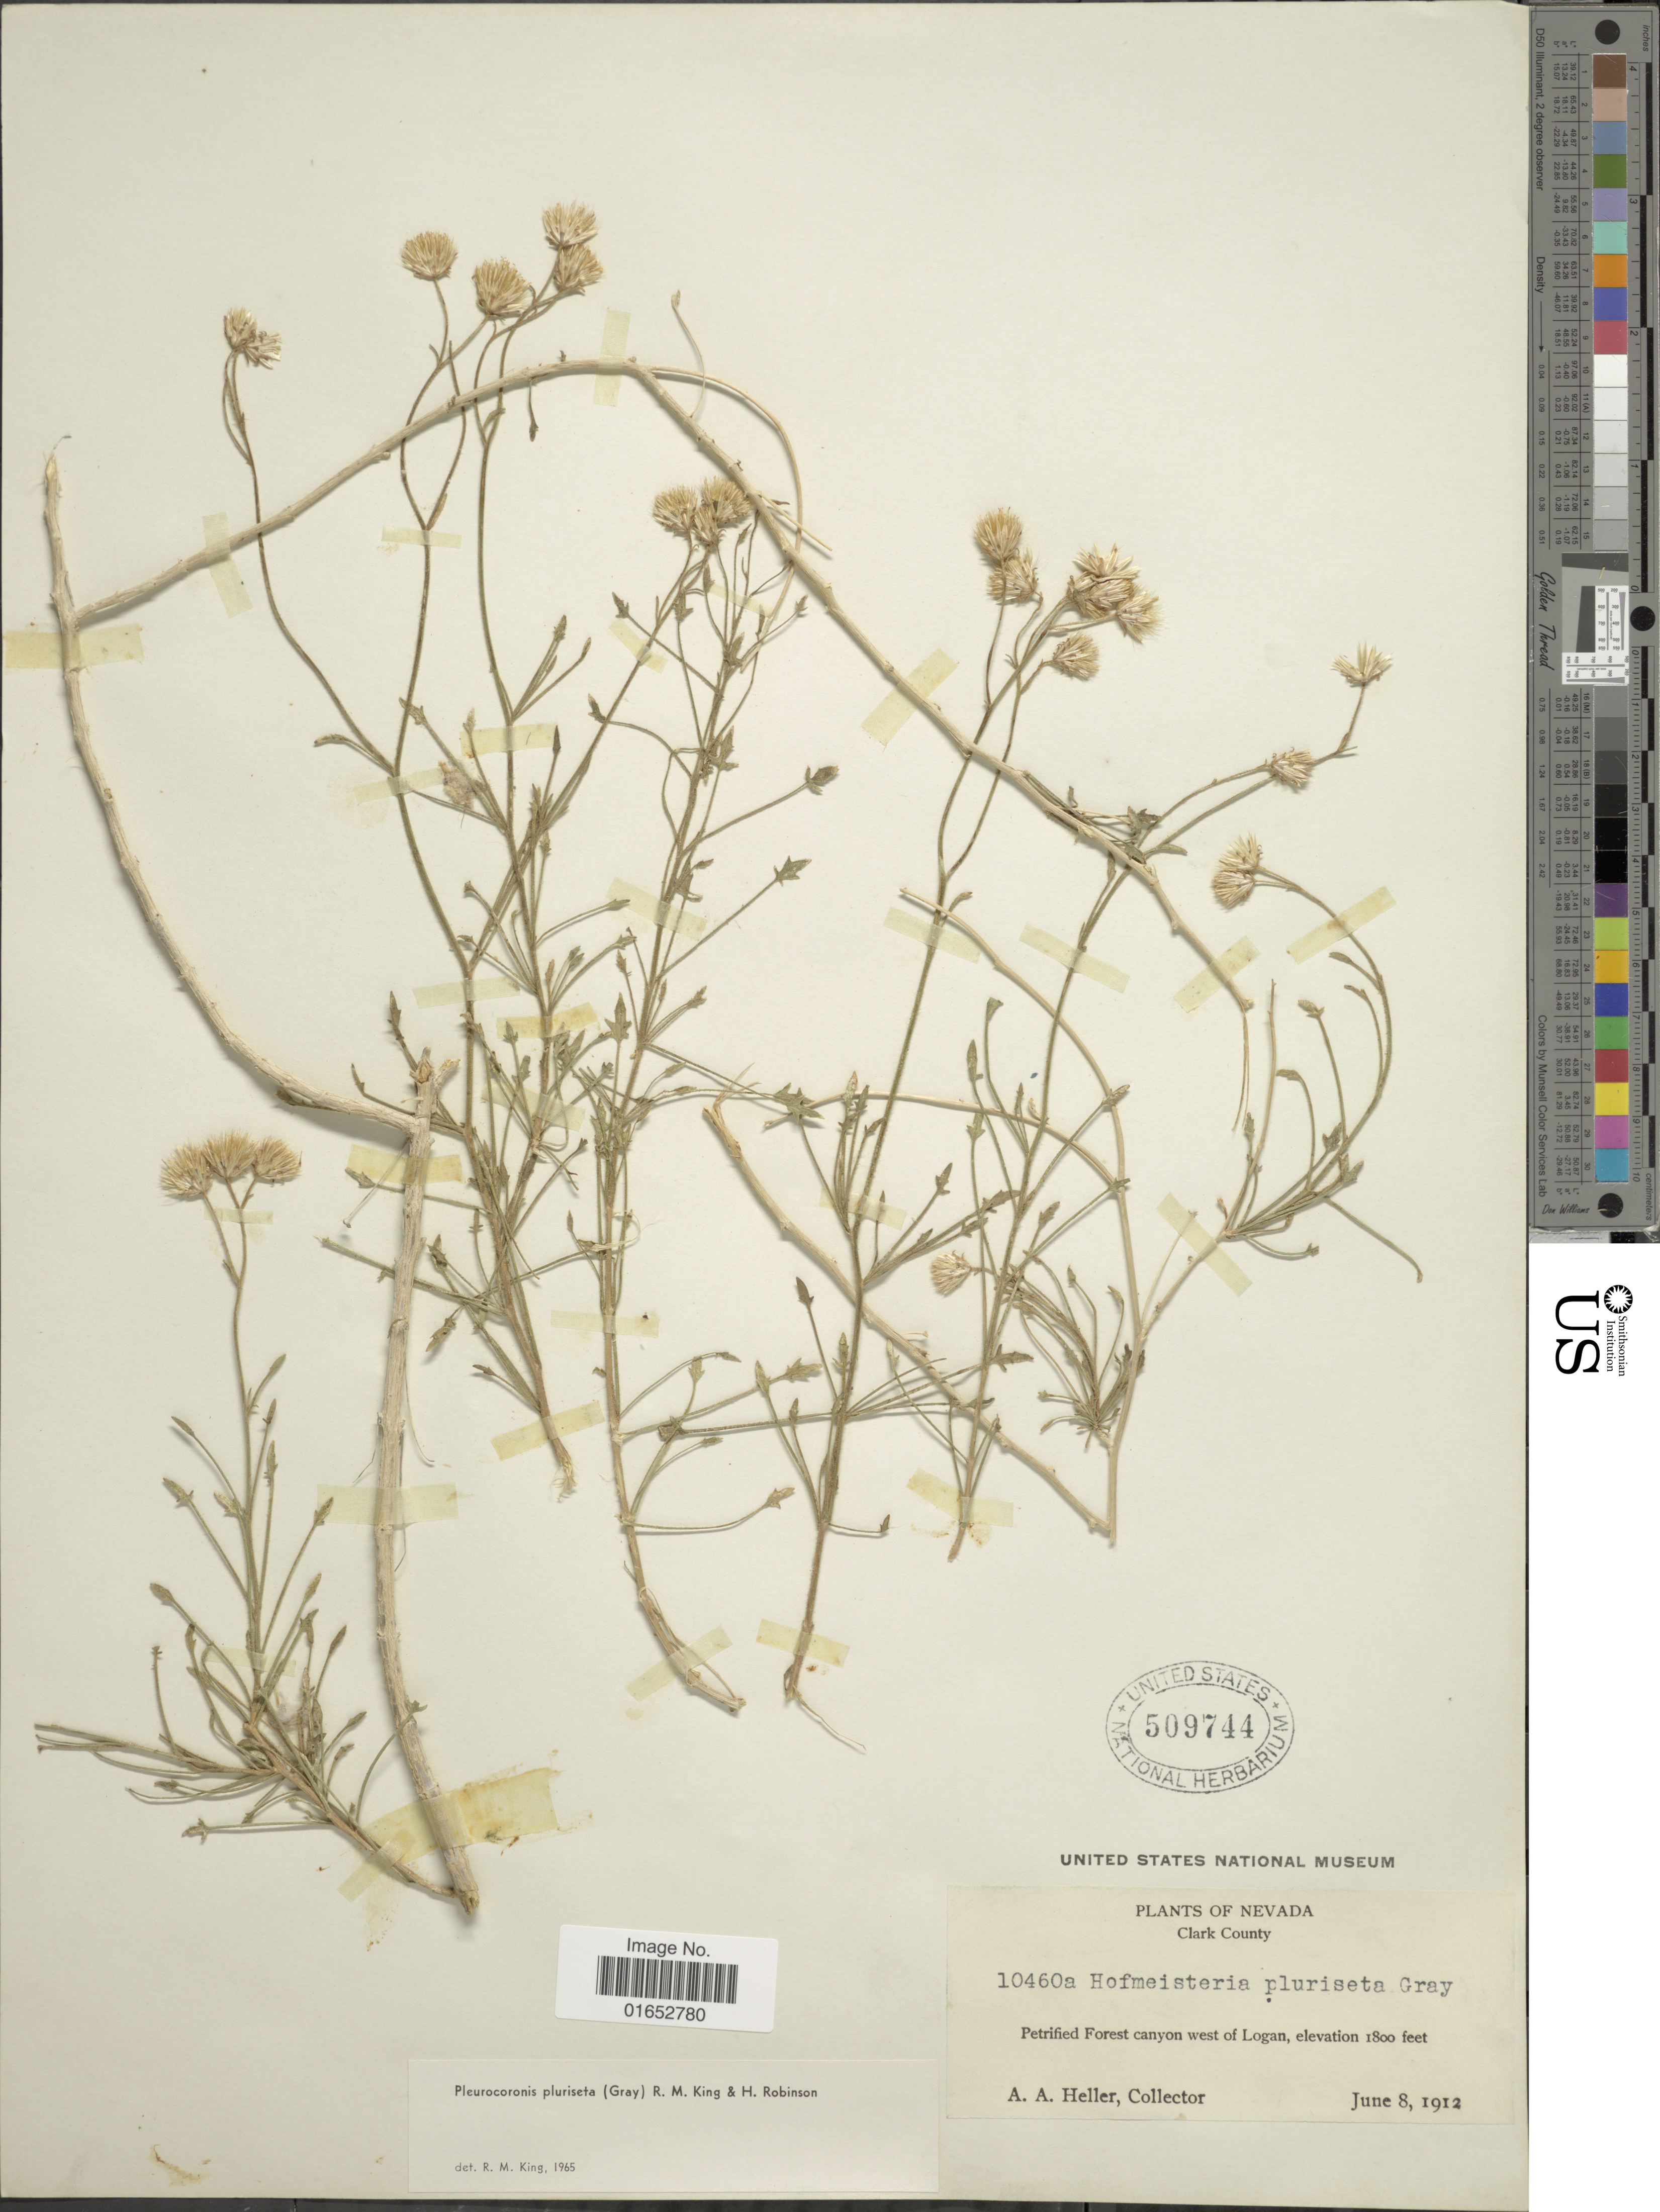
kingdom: Plantae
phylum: Tracheophyta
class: Magnoliopsida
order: Asterales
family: Asteraceae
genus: Pleurocoronis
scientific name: Pleurocoronis pluriseta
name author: (A. Gray) R.M. King & H. Rob.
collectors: A. A. Heller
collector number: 10460a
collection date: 1912-06-08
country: United States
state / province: Nevada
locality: Clark County, Petrified Forest canyon west of Logan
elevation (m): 549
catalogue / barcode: US 509744